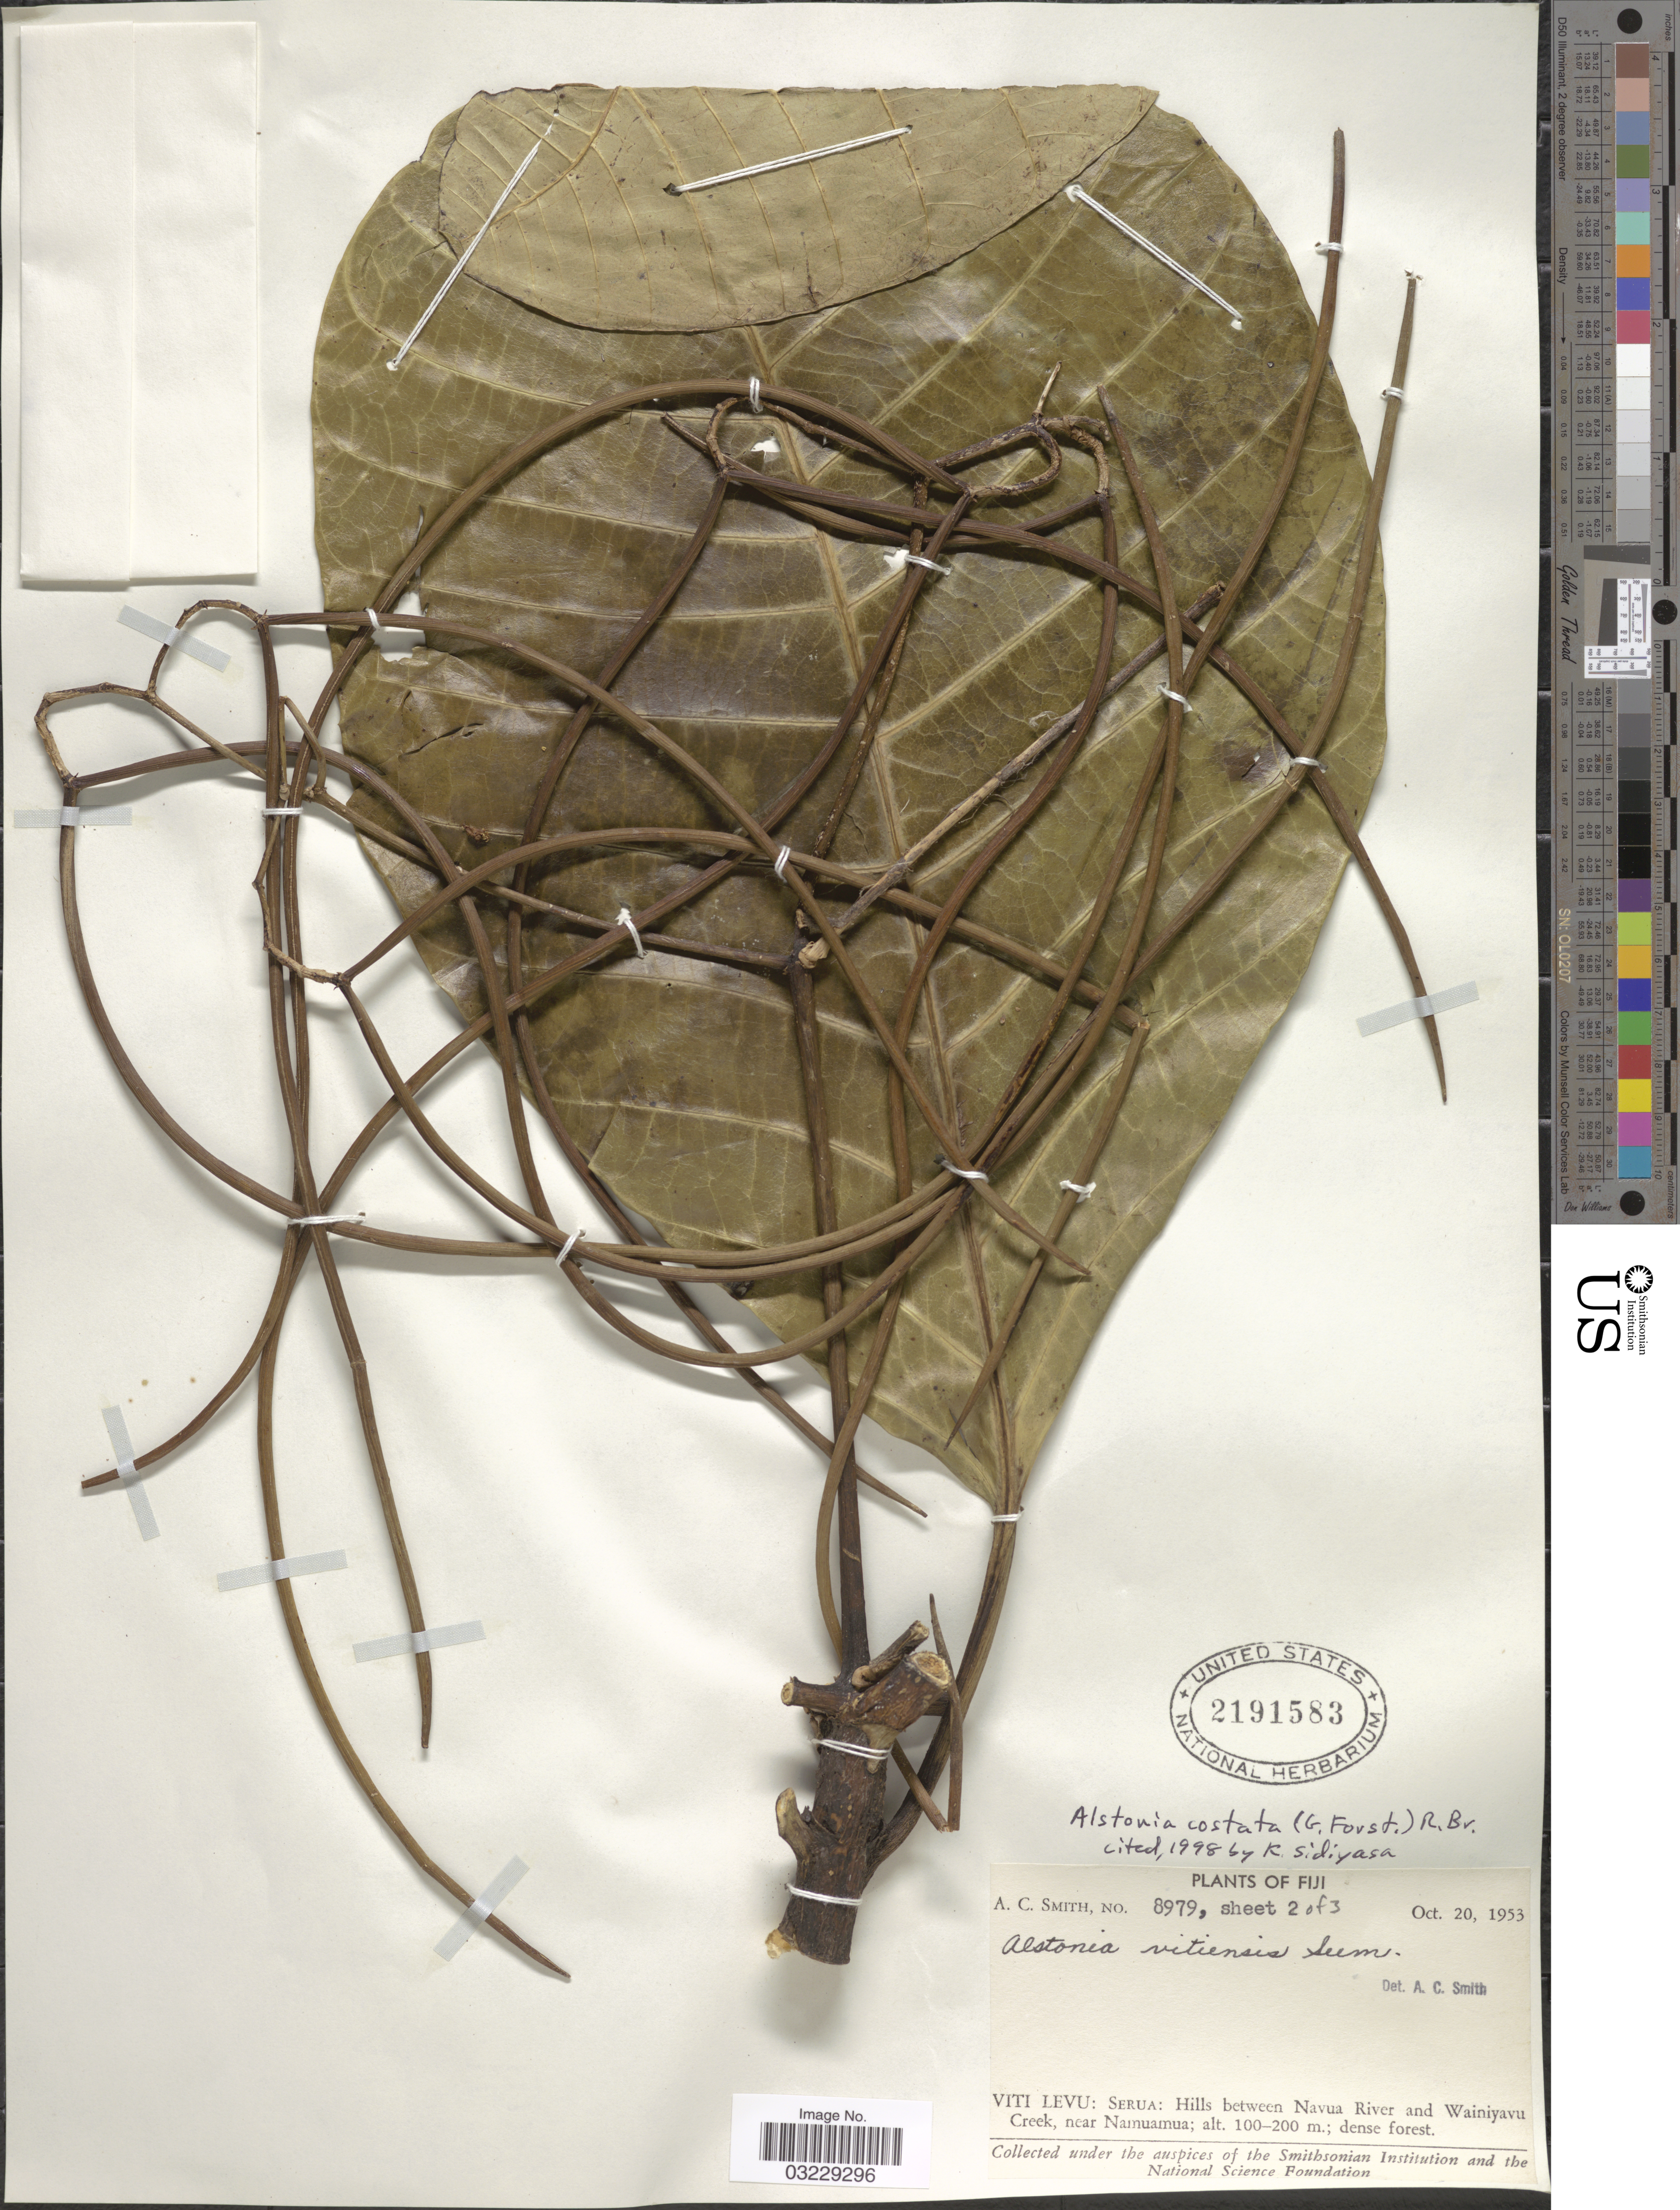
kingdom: Plantae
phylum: Tracheophyta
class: Magnoliopsida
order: Gentianales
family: Apocynaceae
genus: Alstonia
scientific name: Alstonia costata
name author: (G. Forst.) R. Br.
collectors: A. C. Smith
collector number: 8979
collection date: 1953-10-20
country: Fiji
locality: Viti Levu: Serua: Hills between Navua River and Wainiyavu Creek, near Namuamua.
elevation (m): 100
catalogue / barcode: US 2191583